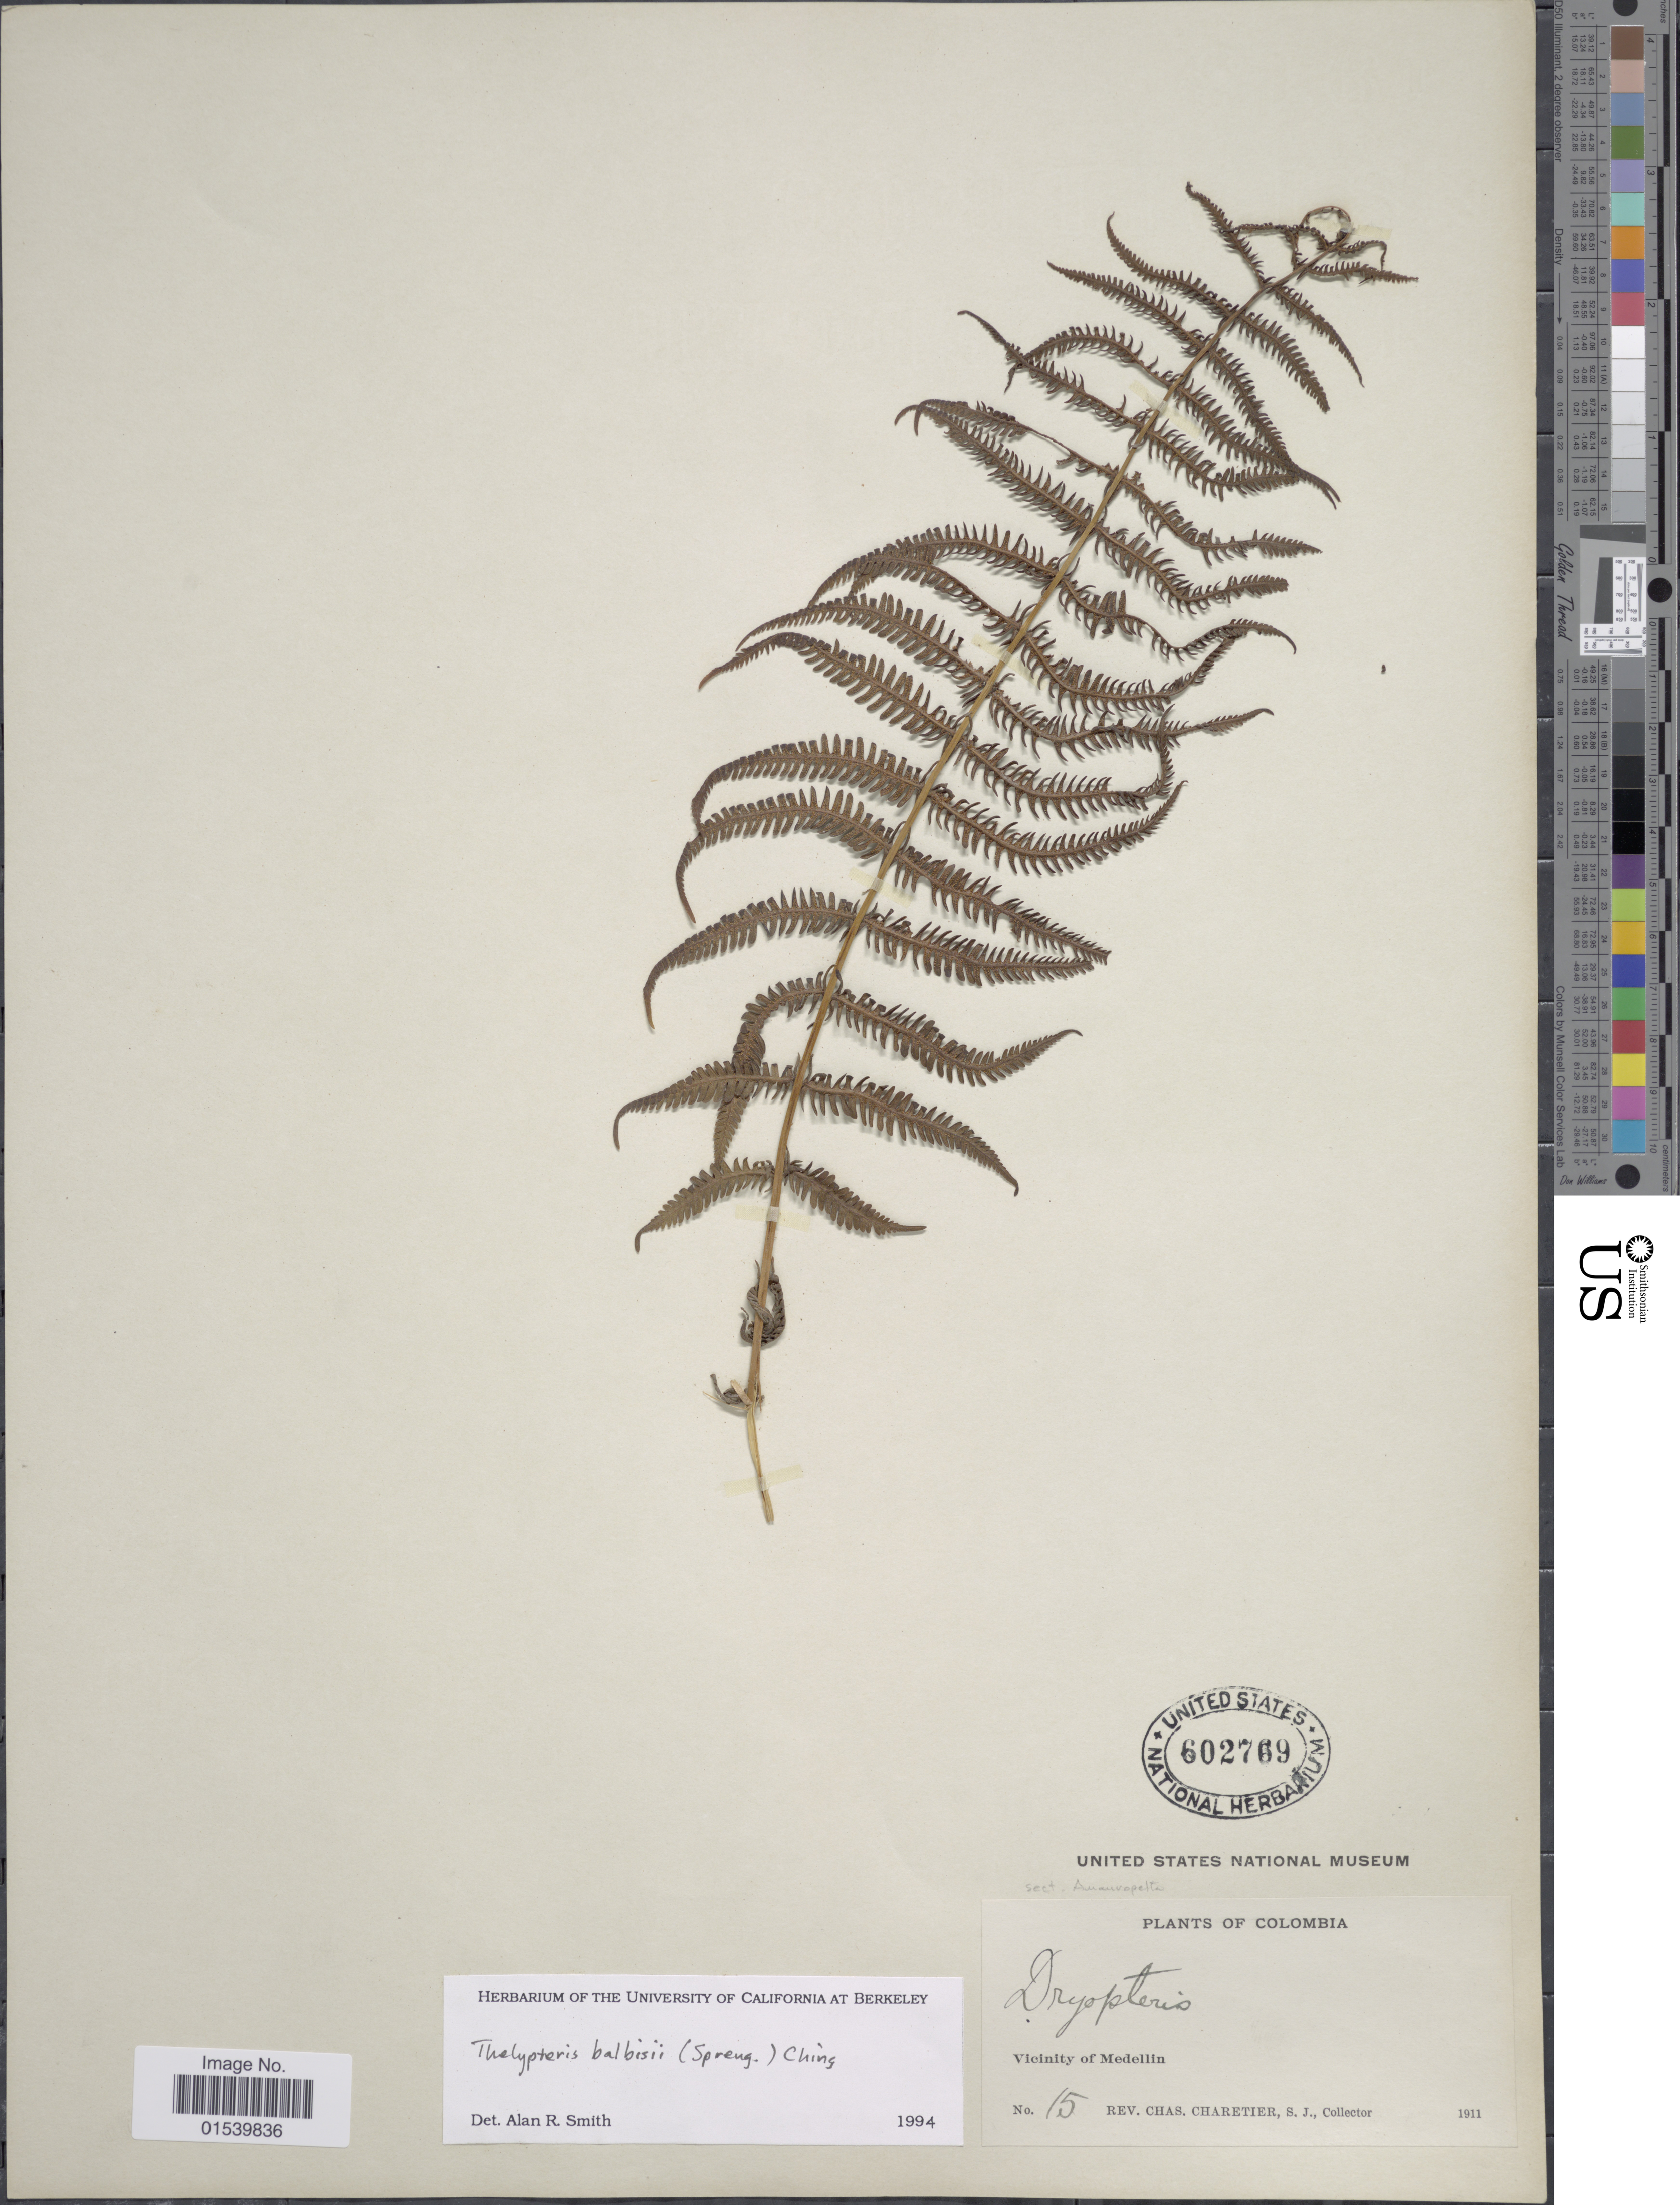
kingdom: Plantae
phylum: Tracheophyta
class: Polypodiopsida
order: Polypodiales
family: Thelypteridaceae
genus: Amauropelta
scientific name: Amauropelta balbisii (Spreng.) comb. nov., ined. 2015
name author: (Spreng.)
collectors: C. Charetier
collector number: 15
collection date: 1911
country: Colombia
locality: Vicinity of Medellin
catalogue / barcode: US 602769